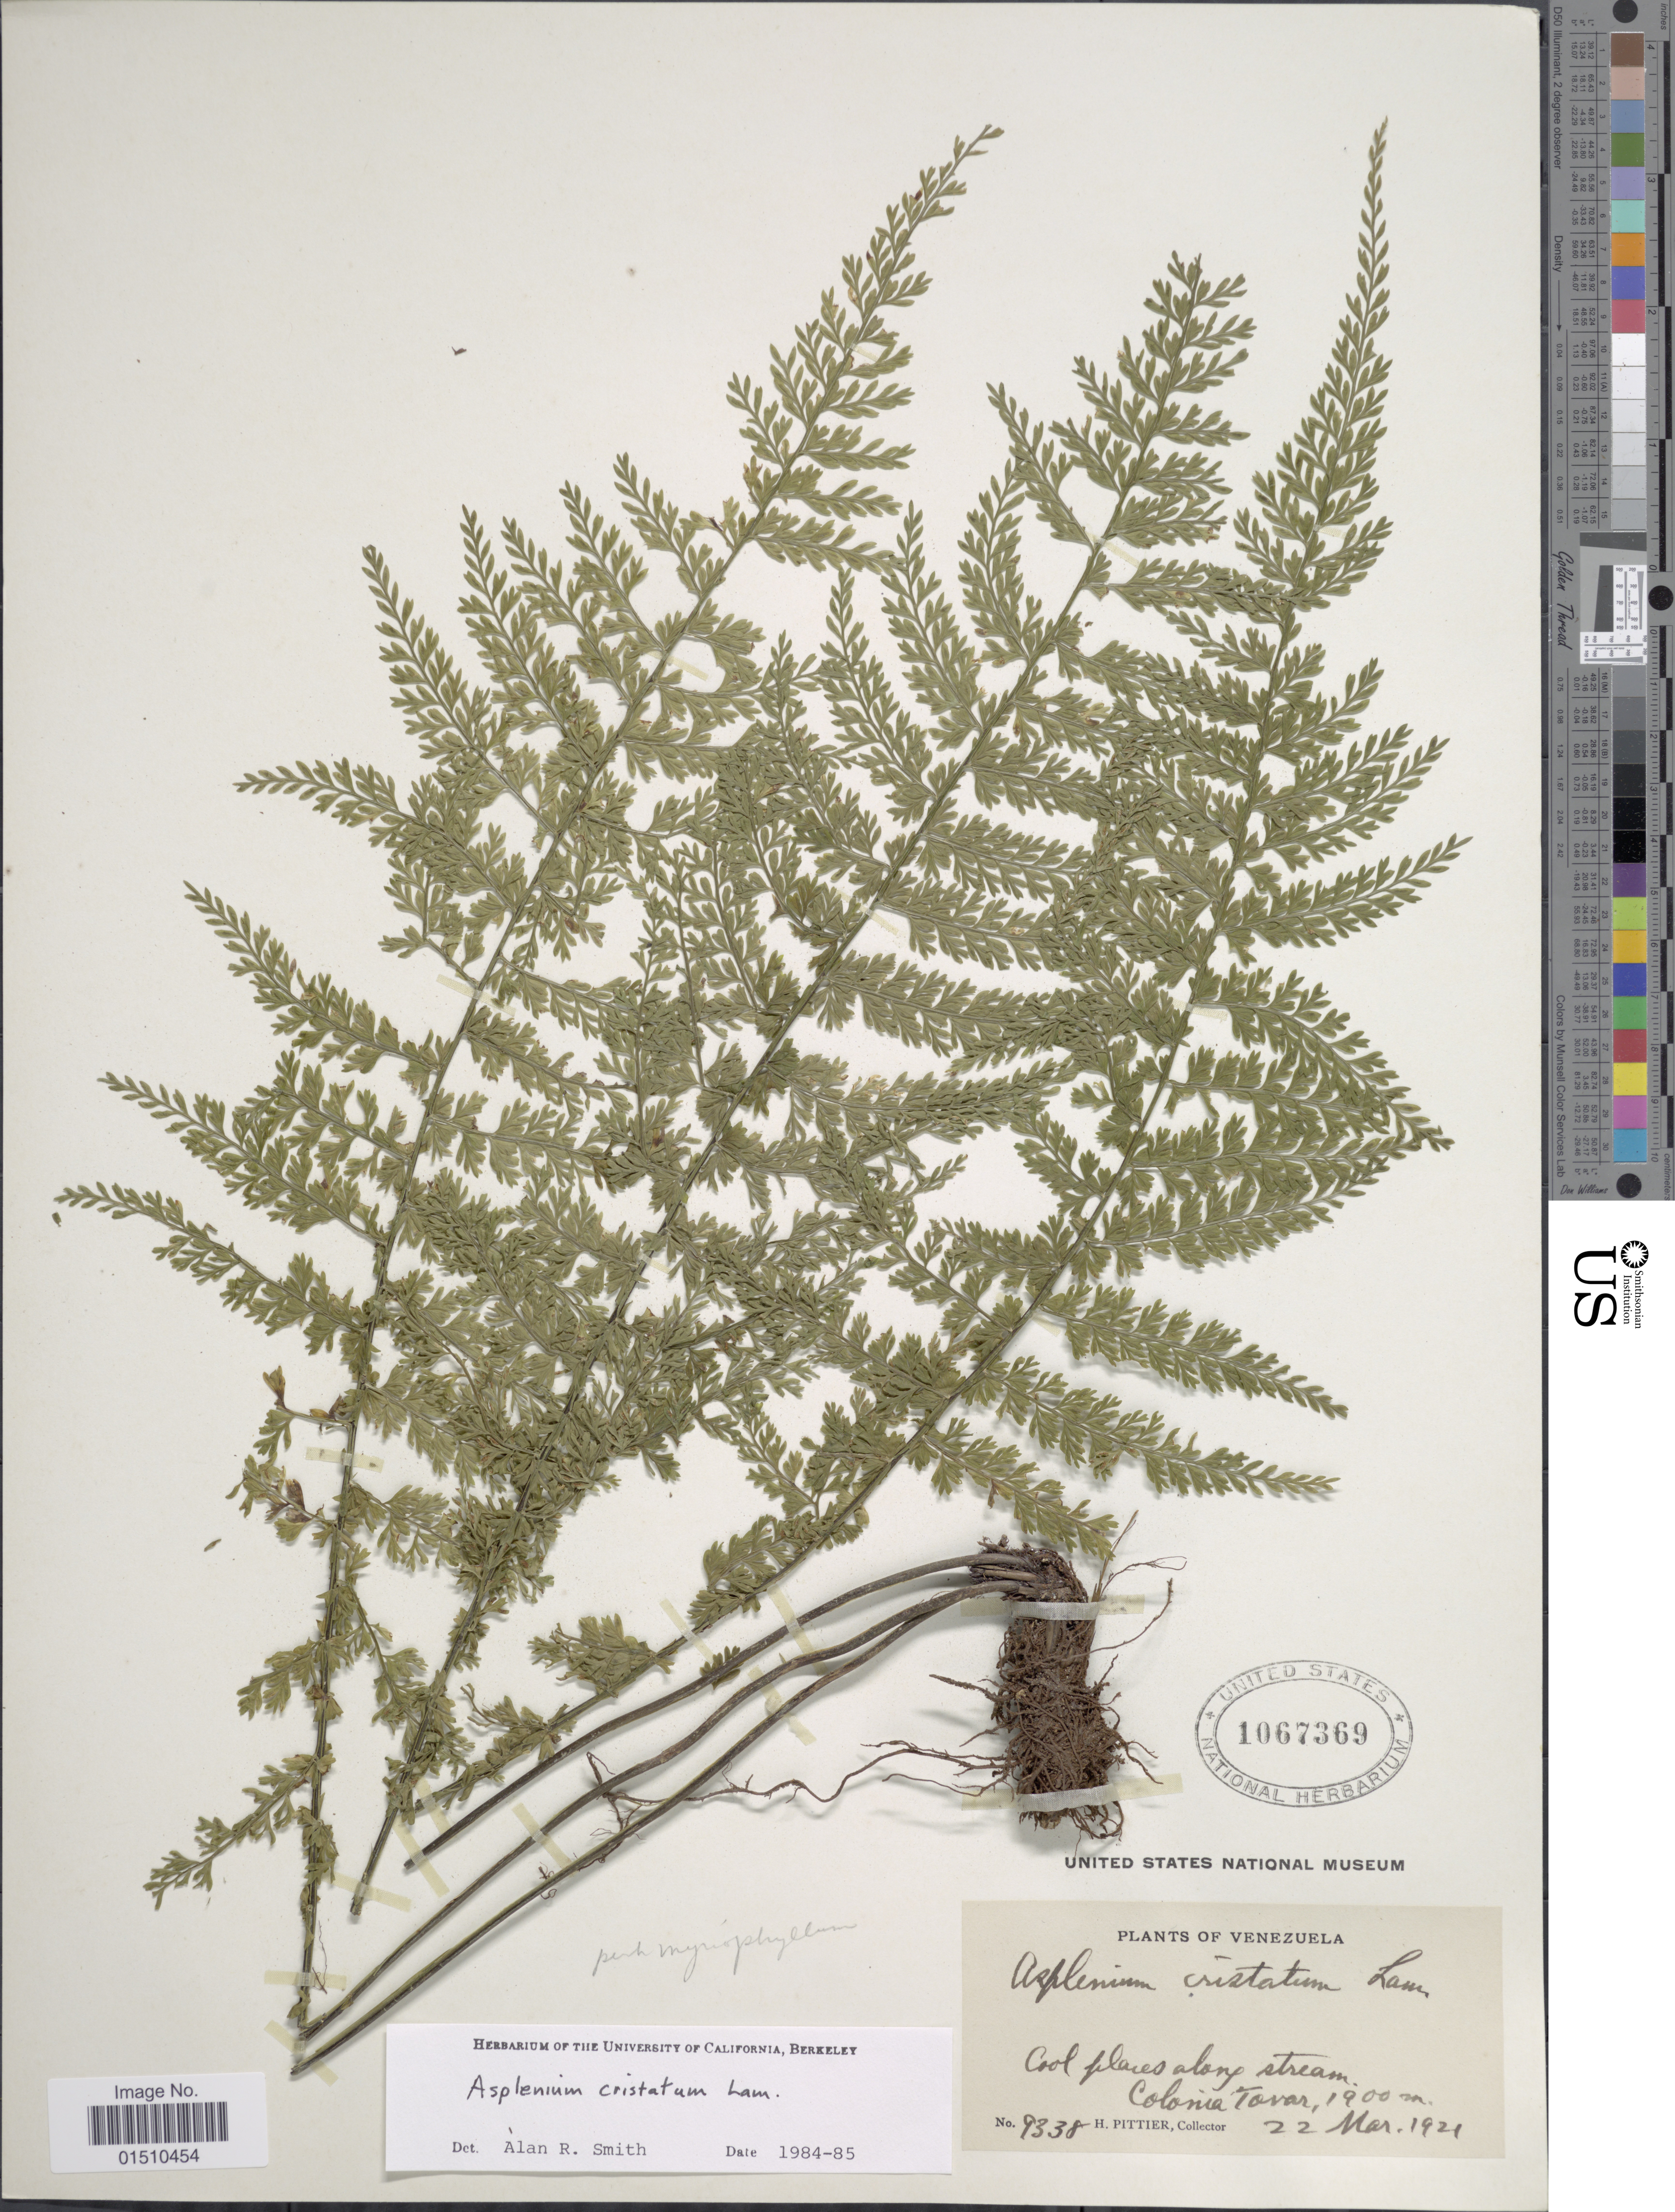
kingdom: Plantae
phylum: Tracheophyta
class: Polypodiopsida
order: Polypodiales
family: Aspleniaceae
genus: Asplenium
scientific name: Asplenium cristatum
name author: Lam.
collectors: H. F. Pittier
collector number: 9338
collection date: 1921-03-22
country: Venezuela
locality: Venezuela, cool paces along stream Colonia Tovar.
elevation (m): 1900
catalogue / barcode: US 1067369